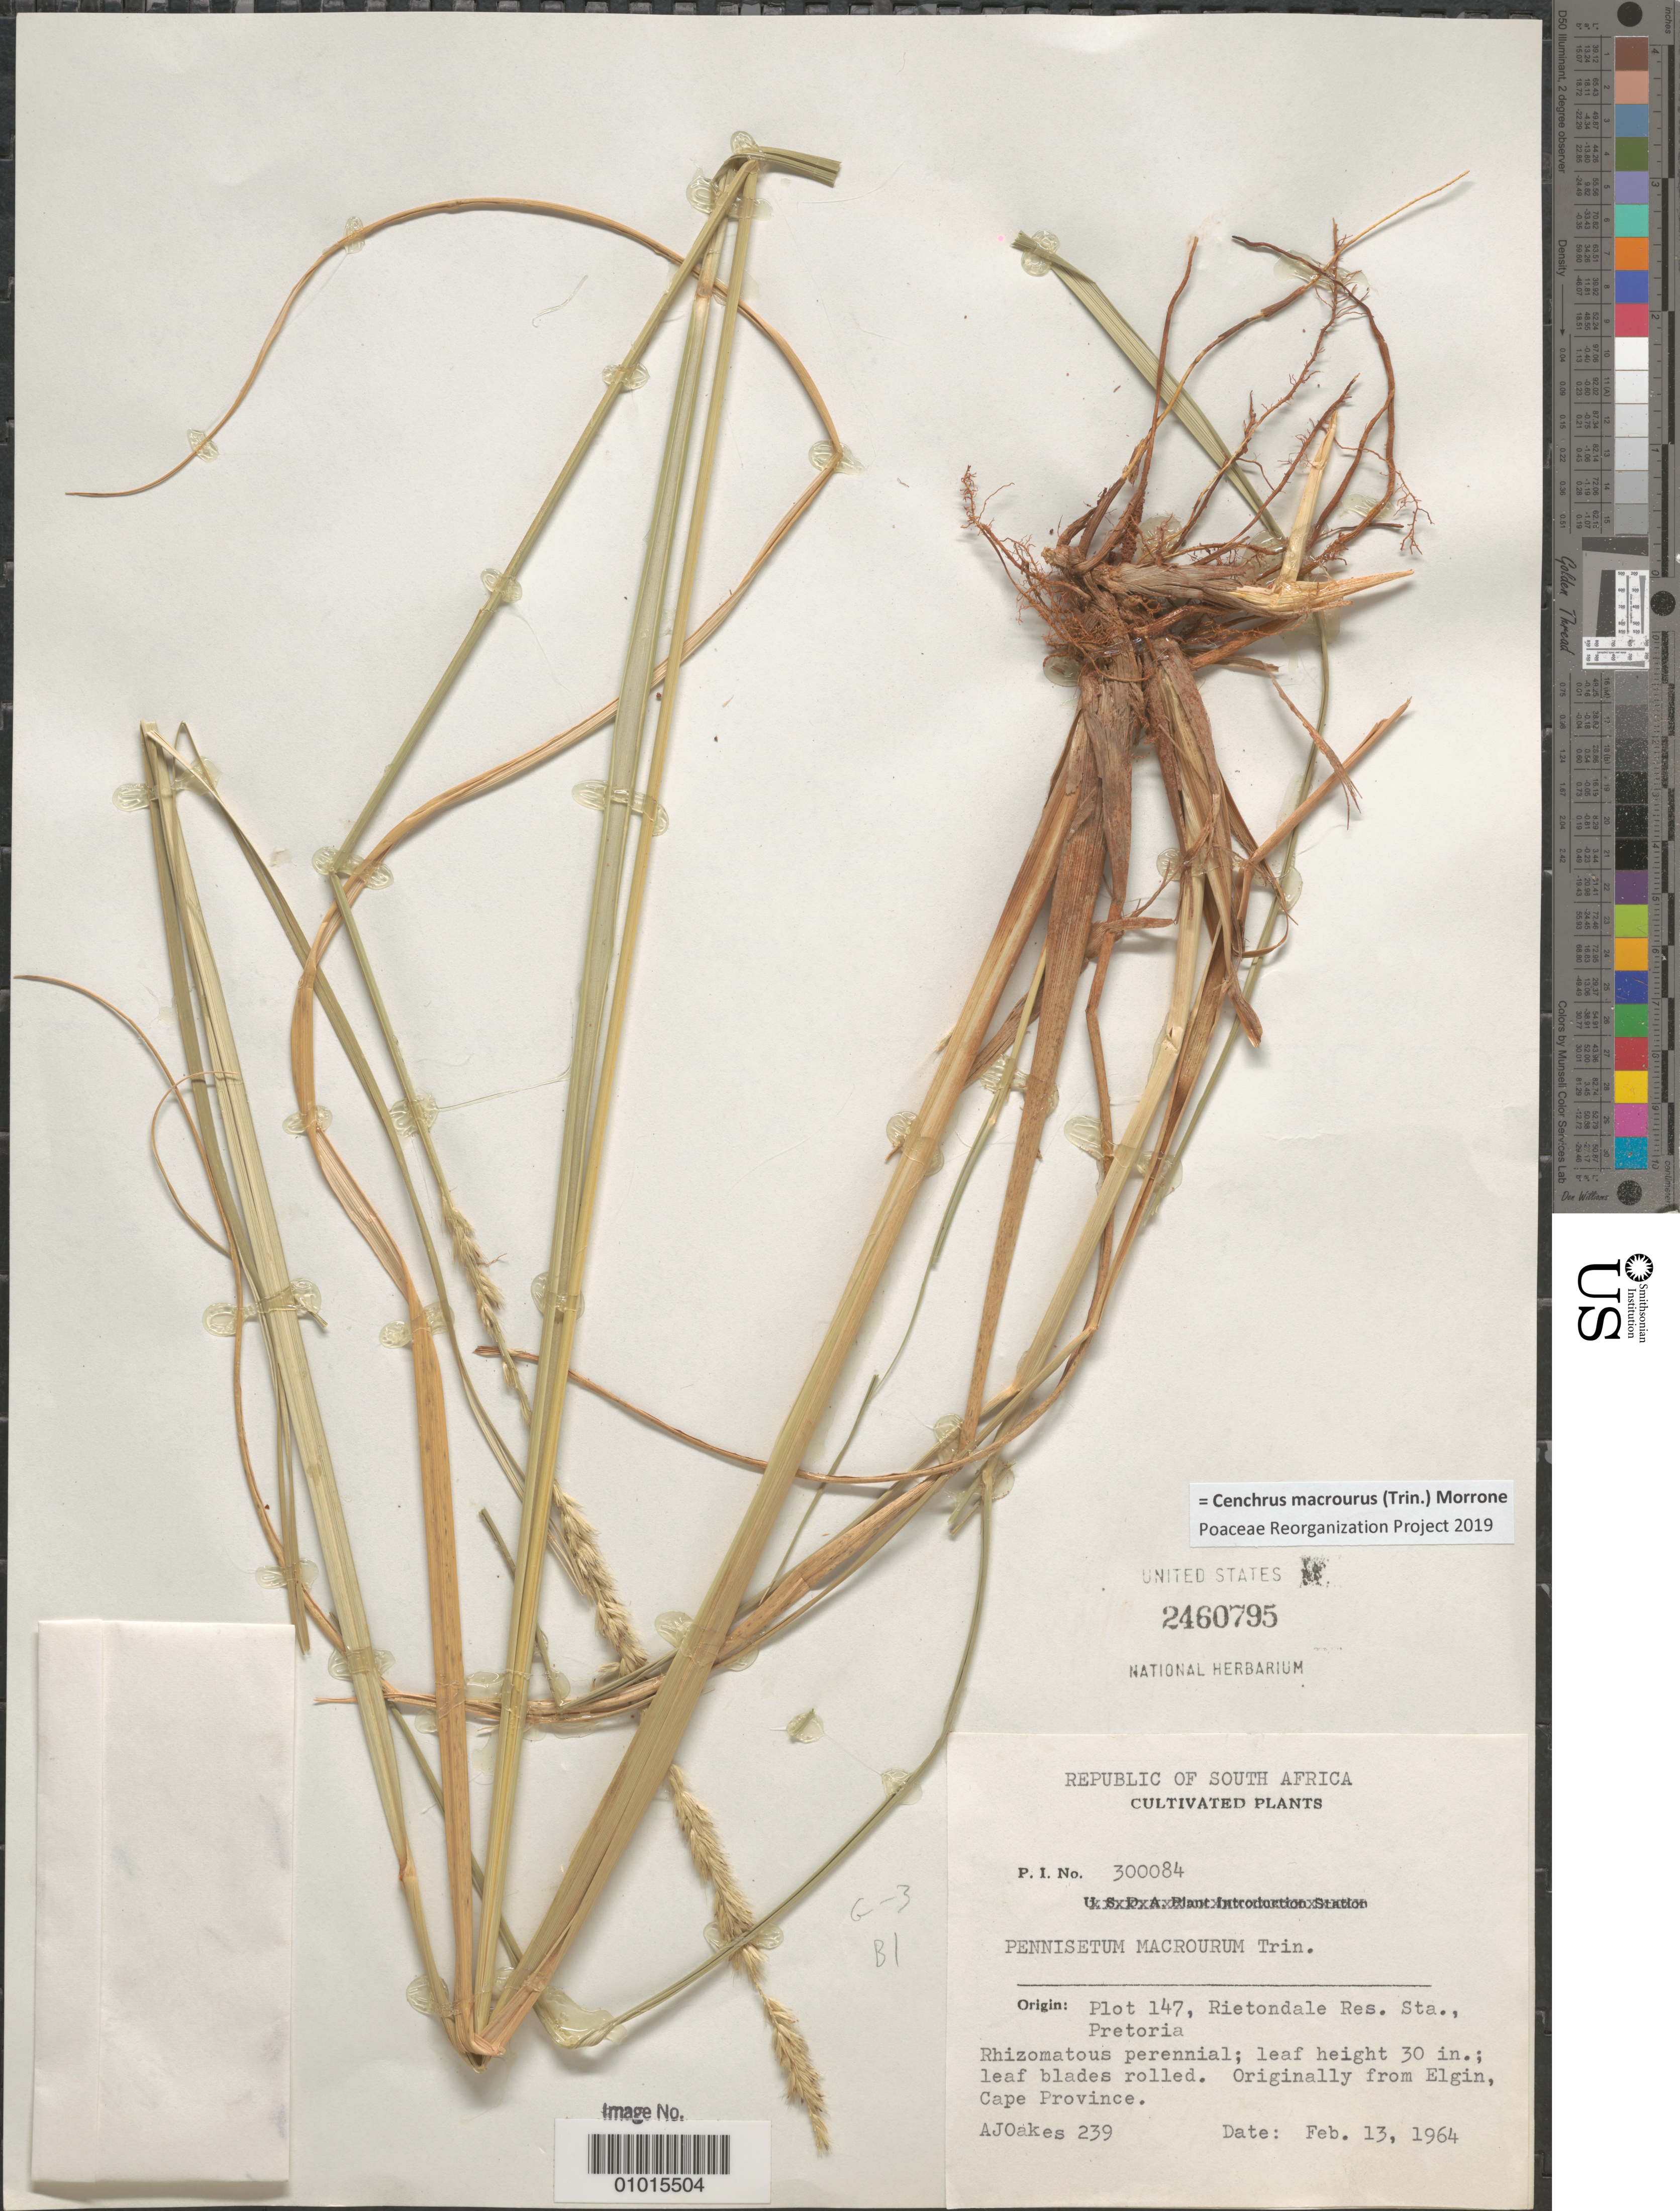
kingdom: Plantae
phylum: Tracheophyta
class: Liliopsida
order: Poales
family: Poaceae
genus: Cenchrus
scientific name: Cenchrus macrourus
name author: (Trin.) Morrone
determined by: Poaceae Reorganization Project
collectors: A. Oakes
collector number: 239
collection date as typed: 13 Feb 1964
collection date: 1964-02-13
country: South Africa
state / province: Gauteng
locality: Rietondale Res. Sta. Pretoria. Originally from Elgin, Cape Province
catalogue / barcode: US 2460795